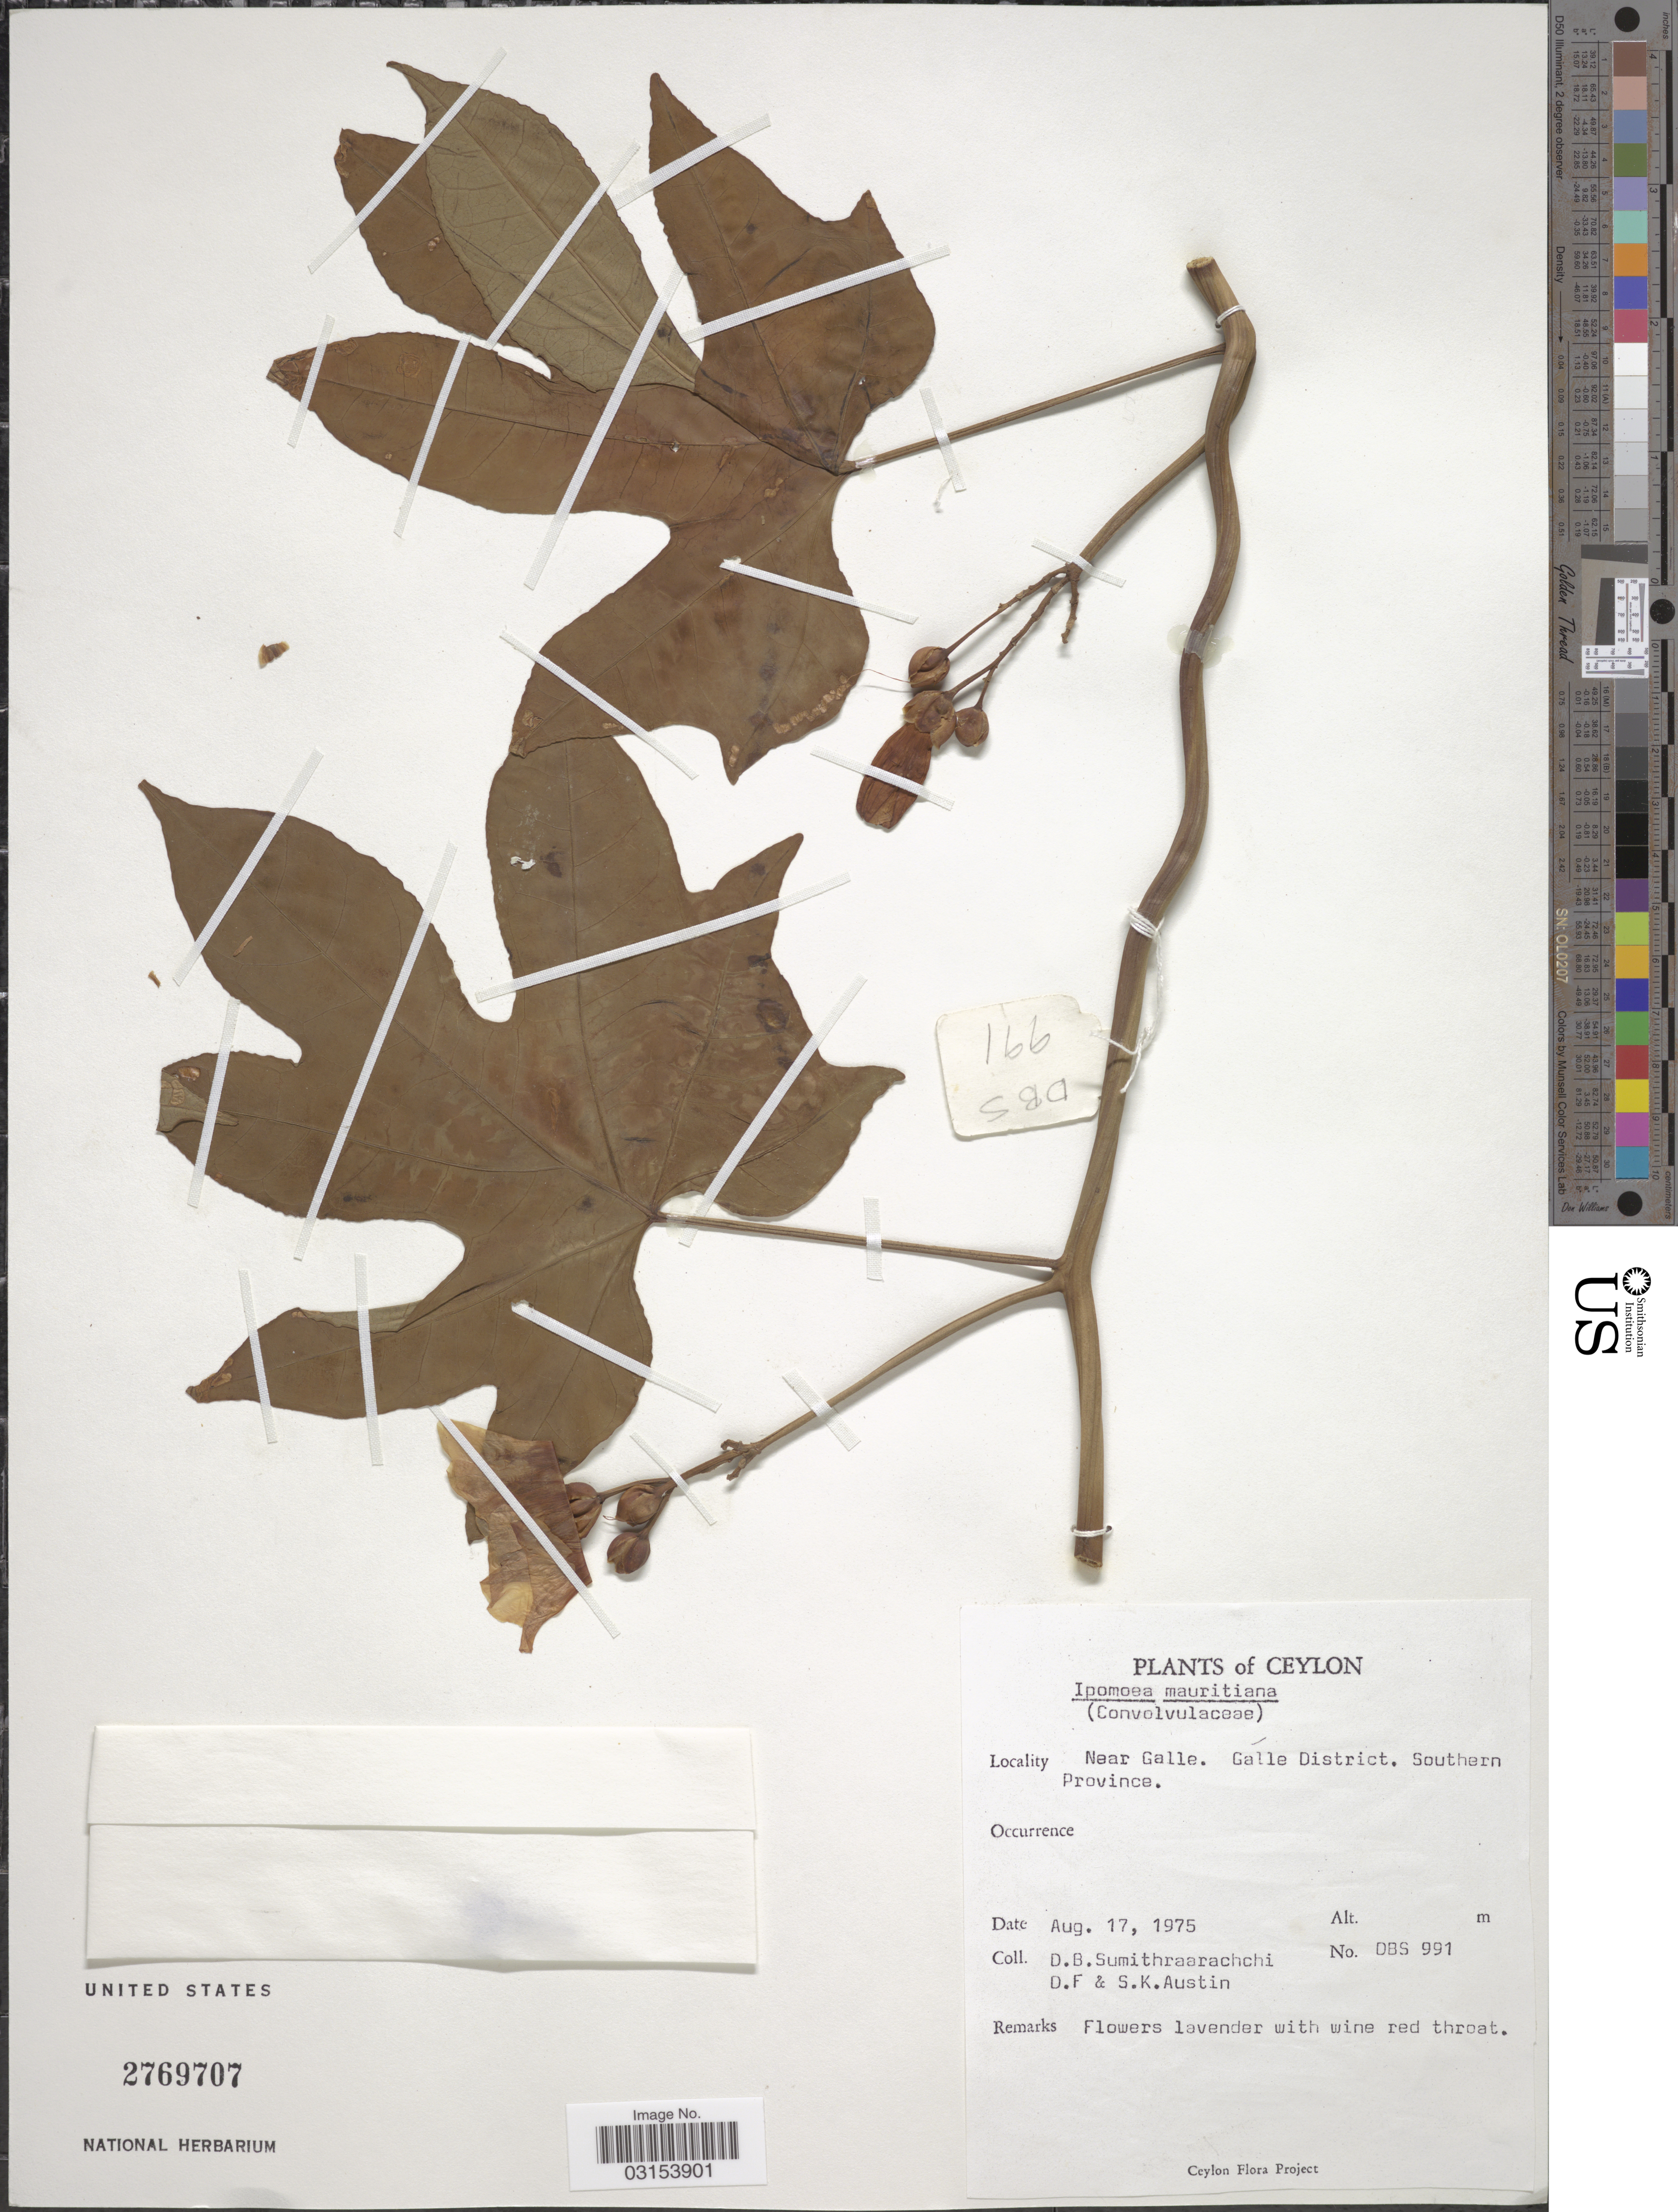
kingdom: Plantae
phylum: Tracheophyta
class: Magnoliopsida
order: Solanales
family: Convolvulaceae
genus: Ipomoea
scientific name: Ipomoea mauritiana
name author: Jacq.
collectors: D. B. Sumithraarachchi, D. Austin & S. Austin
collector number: DBS991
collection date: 1975-08-17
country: Sri Lanka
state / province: Southern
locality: Ceylon. Near Galle. Galle District.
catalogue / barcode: US 2769707